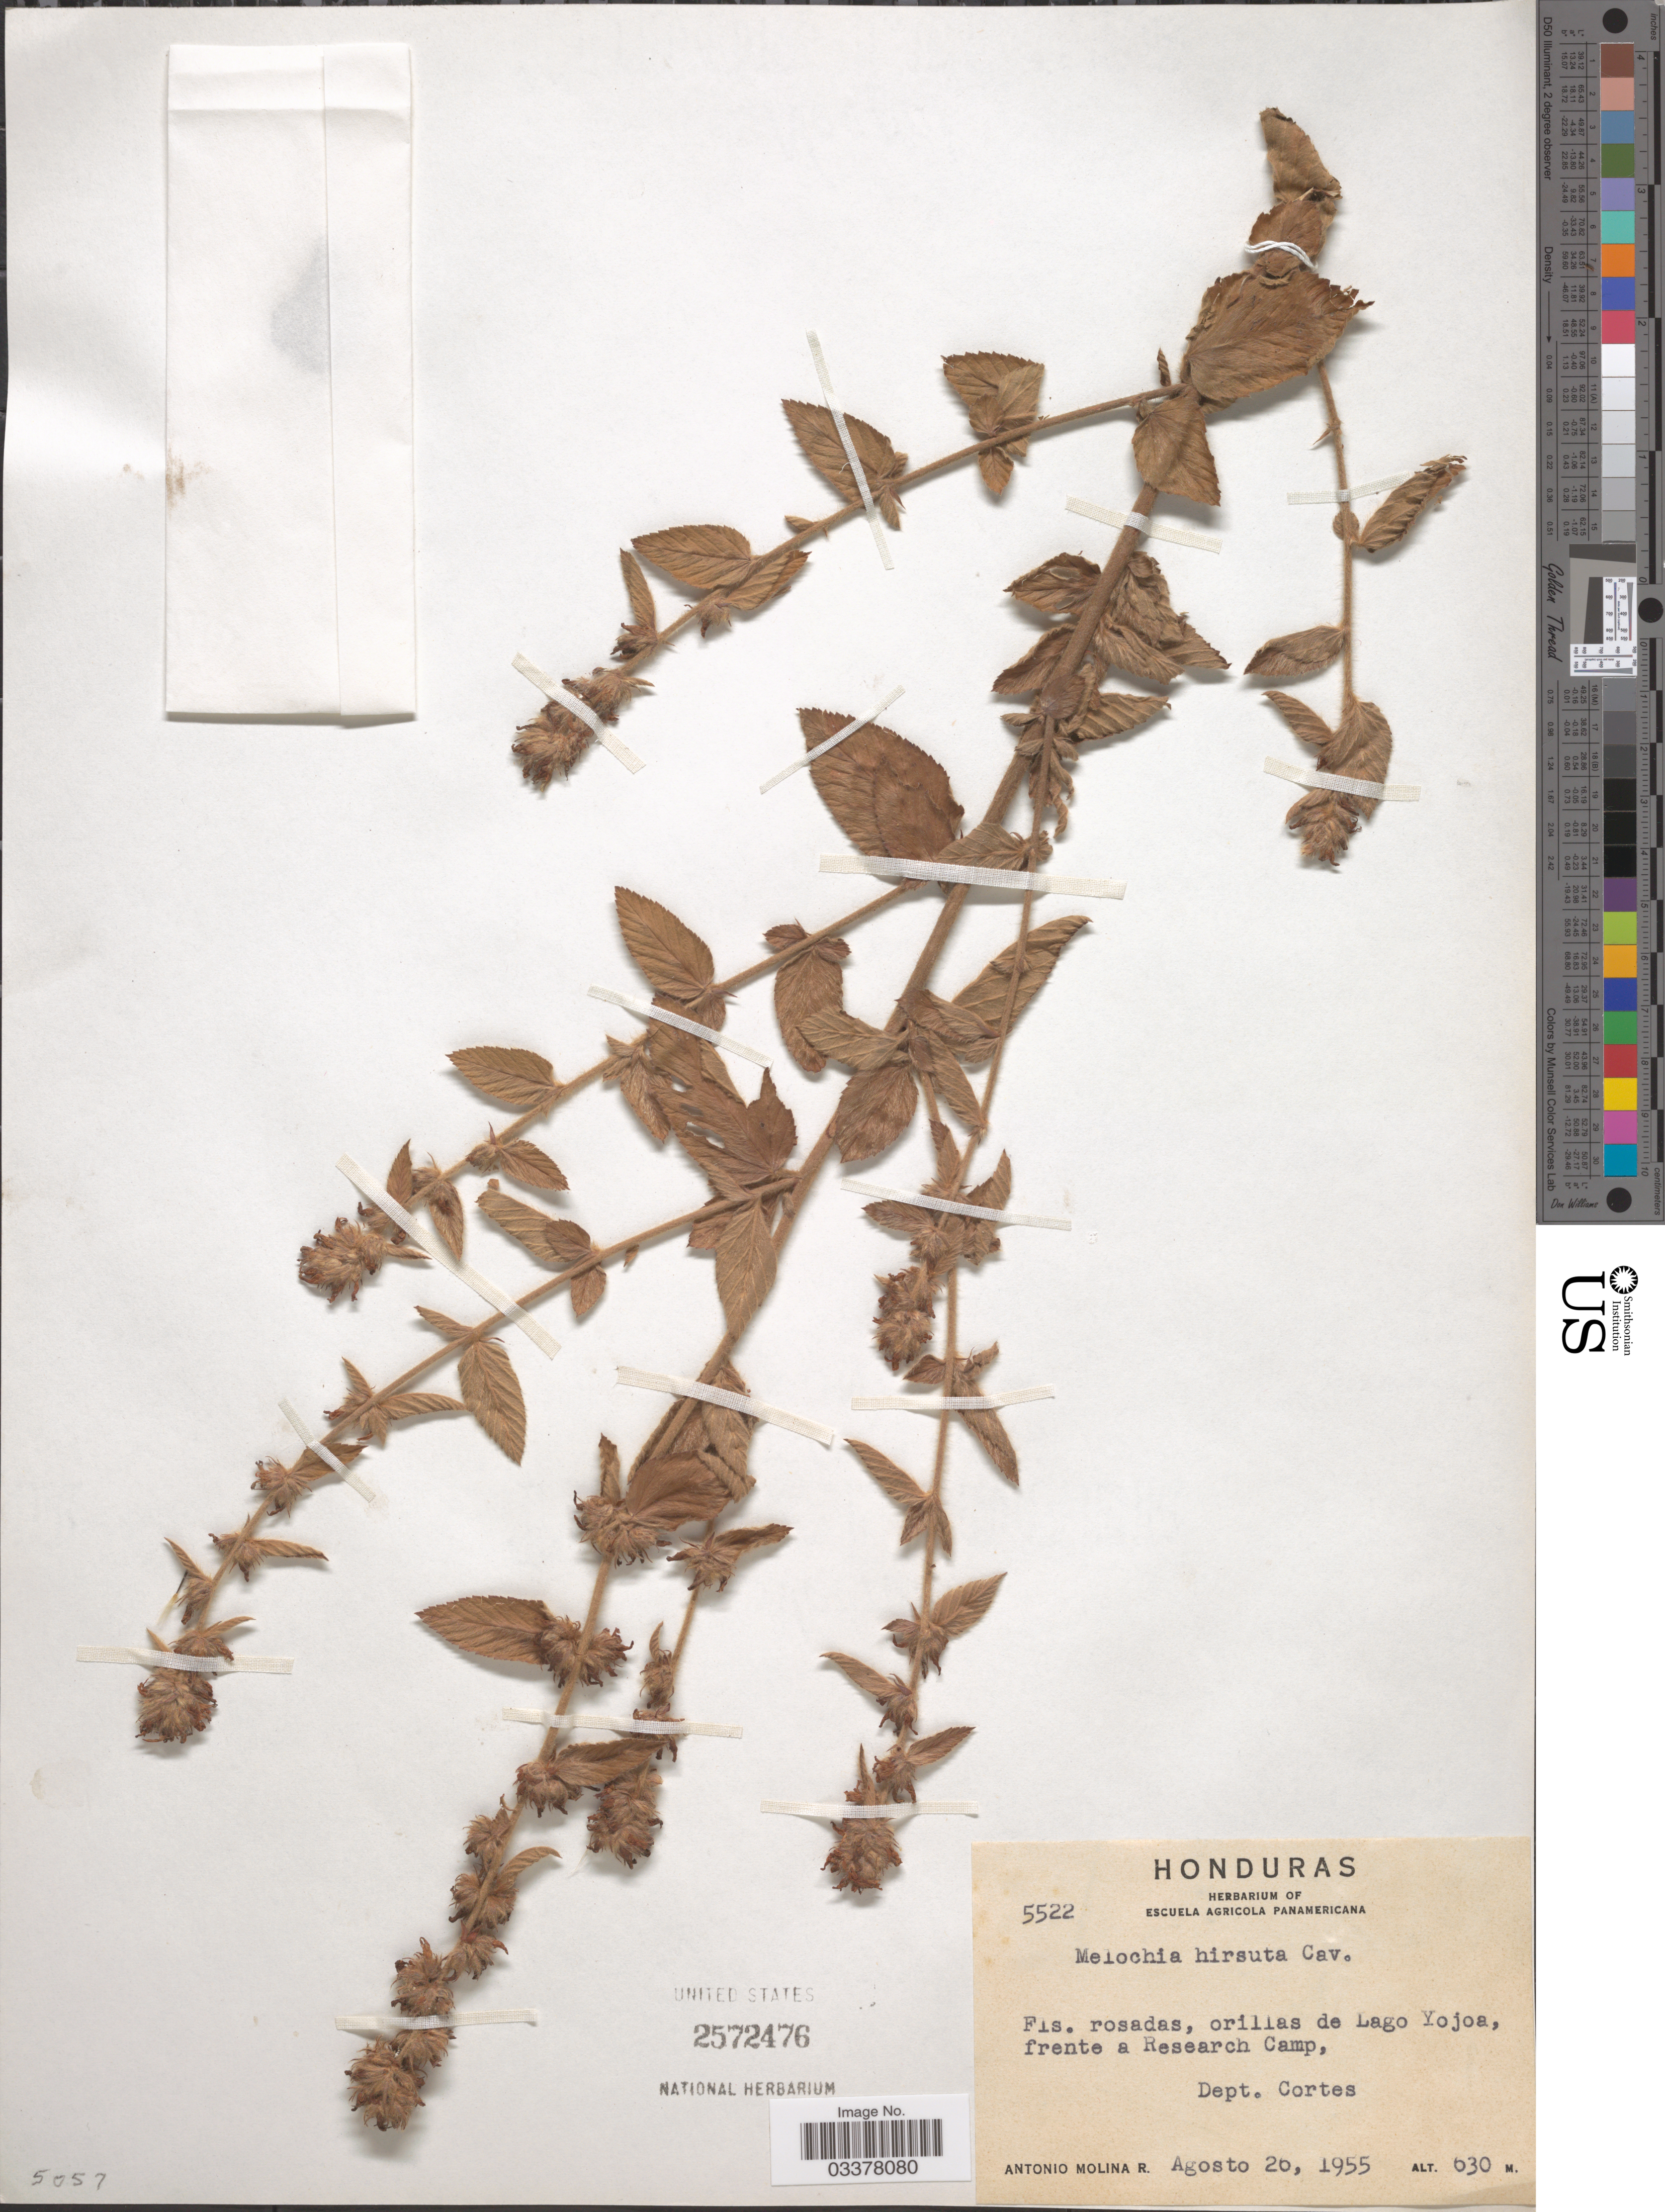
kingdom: Plantae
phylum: Tracheophyta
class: Magnoliopsida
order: Malvales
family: Malvaceae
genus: Melochia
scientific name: Melochia spicata var. spicata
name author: (L.) Fryxell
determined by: Dorr, L. J., (BOT), Smithsonian Institution - National Museum of Natural History (UNITED STATES)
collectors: A. Molina R.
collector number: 5522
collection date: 1955-08-26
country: Honduras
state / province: Cortés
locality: Orillas de Lago Yojoa, frente a Research Camp, Dept. Cortes.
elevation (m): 630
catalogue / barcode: US 2572476